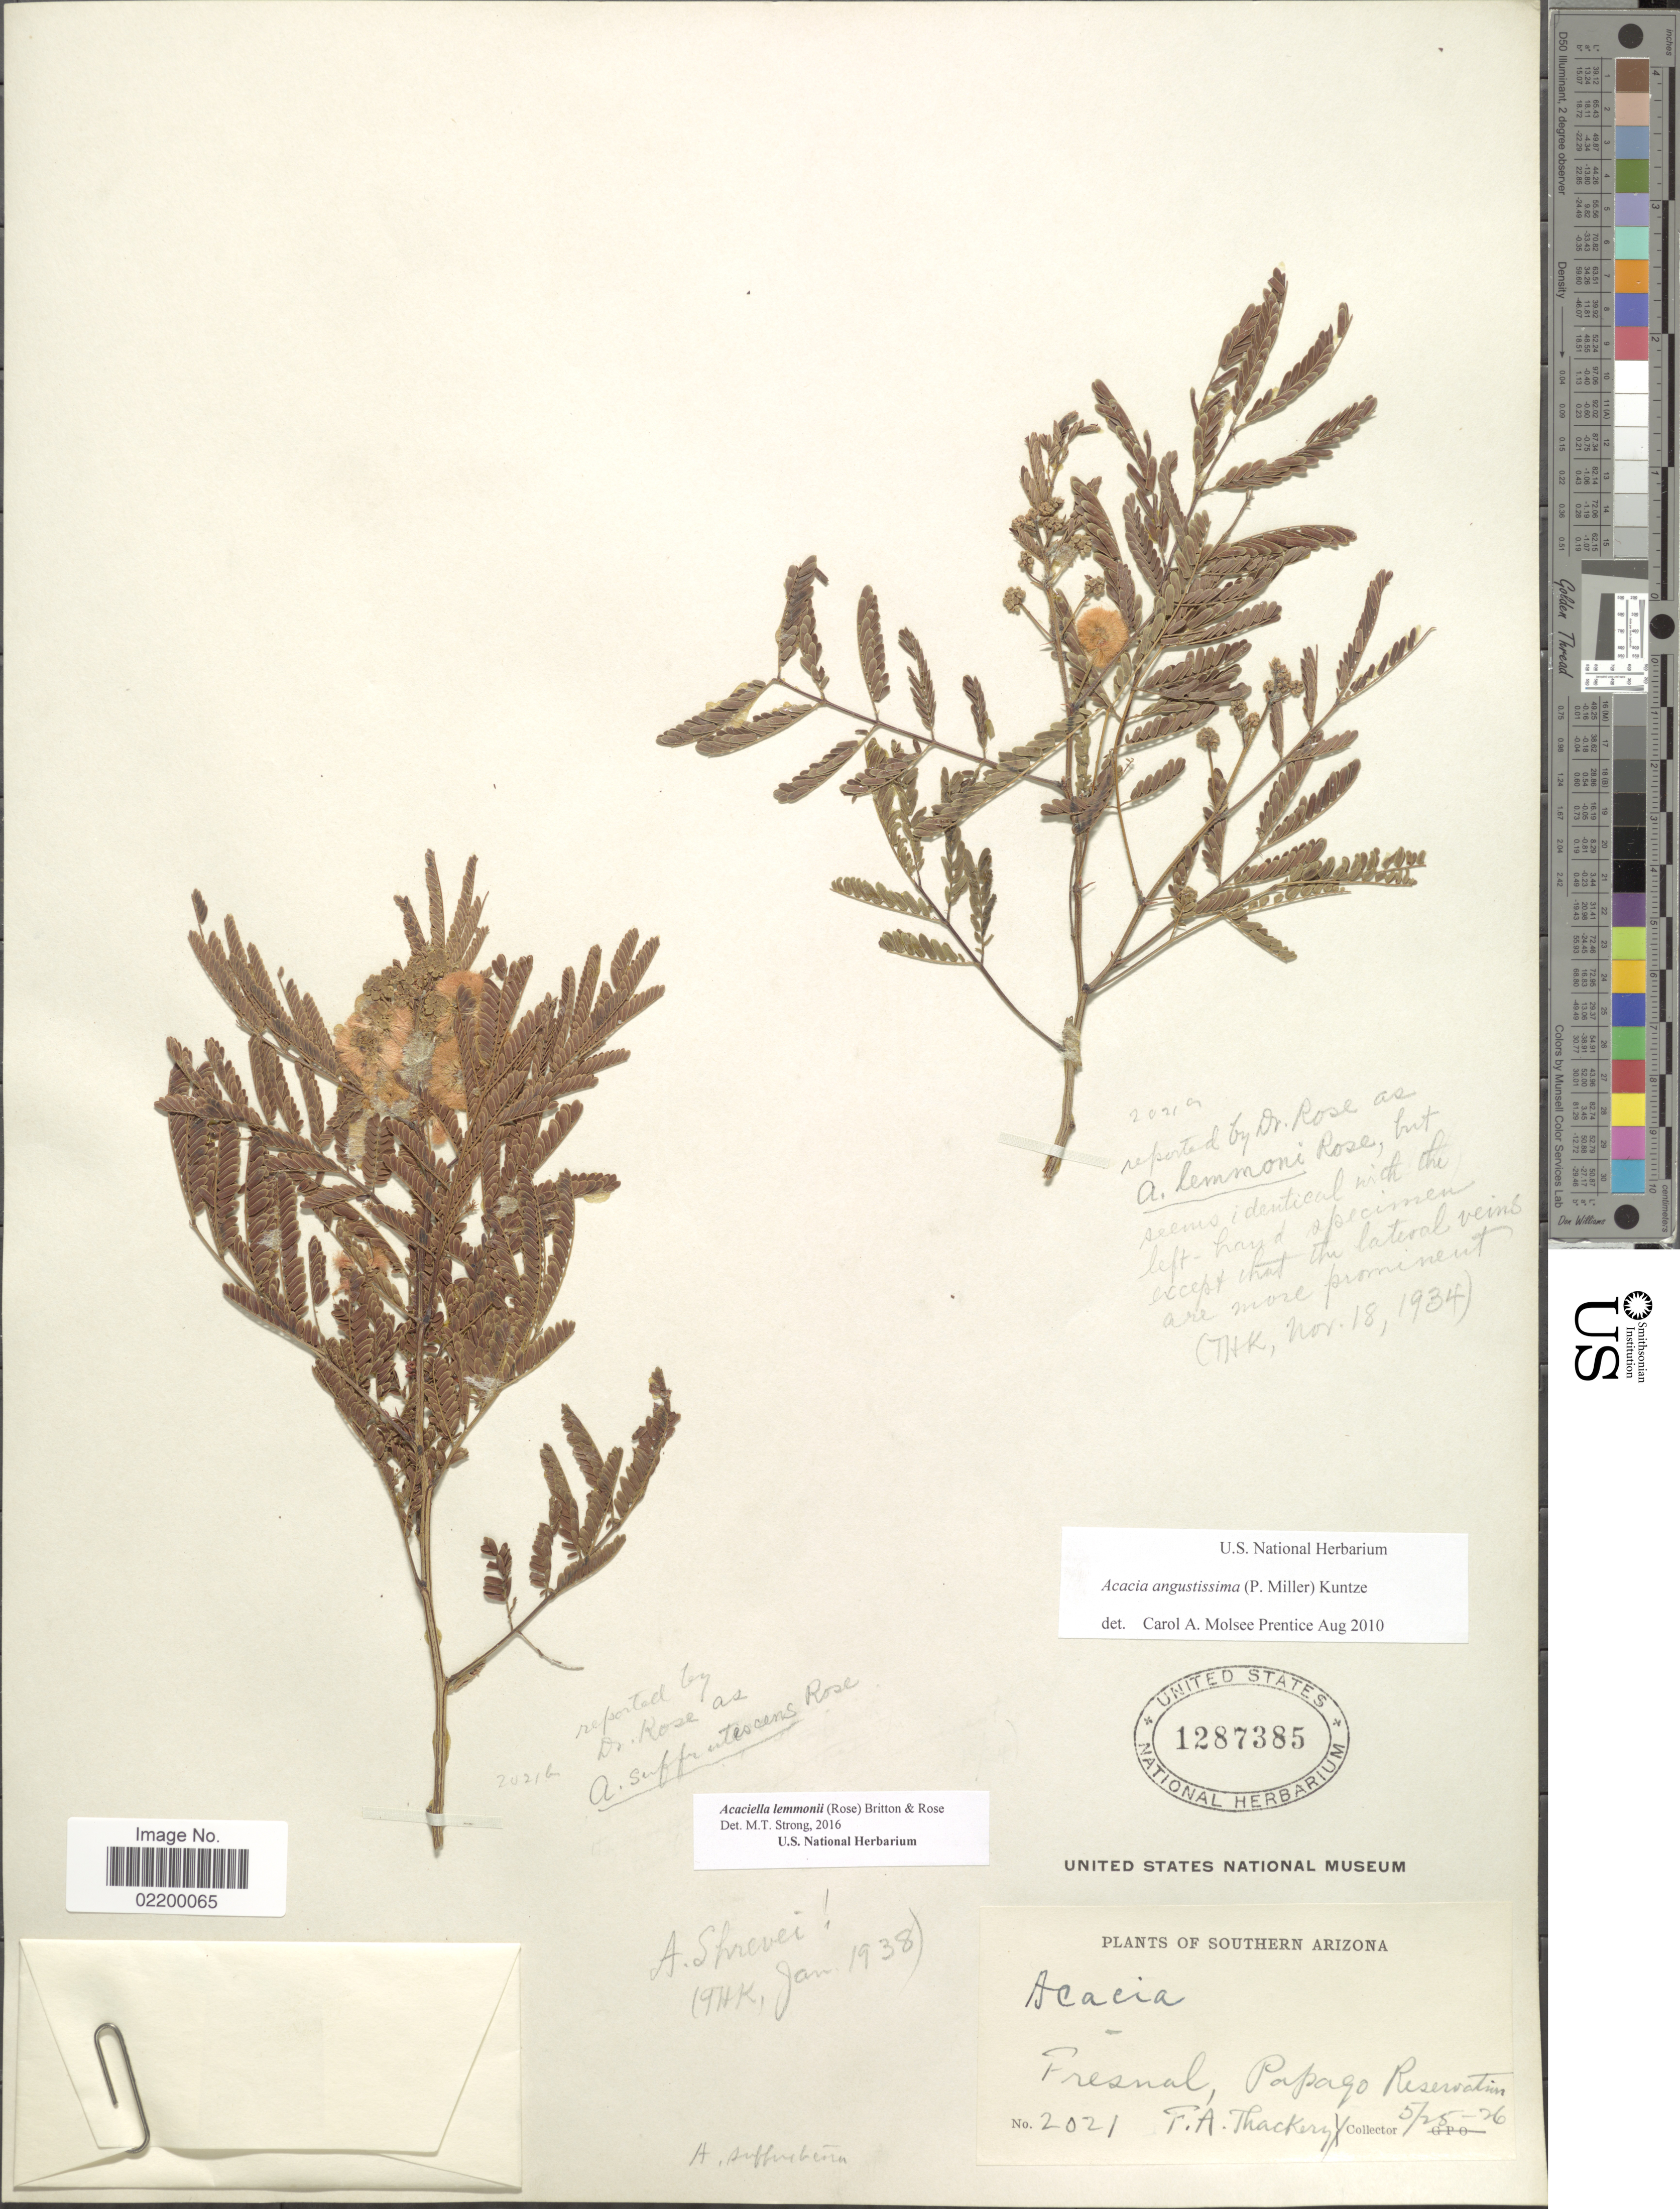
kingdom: Plantae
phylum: Tracheophyta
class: Magnoliopsida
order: Fabales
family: Fabaceae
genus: Acaciella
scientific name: Acaciella lemmonii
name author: (Rose) Britton & Rose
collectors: F. Thackery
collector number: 2021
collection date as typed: Transcribed d/m/y: 25/5/26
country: United States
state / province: Arizona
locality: Southern Arizona. Fresnal, Papago Reservation.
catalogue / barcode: US 1287385